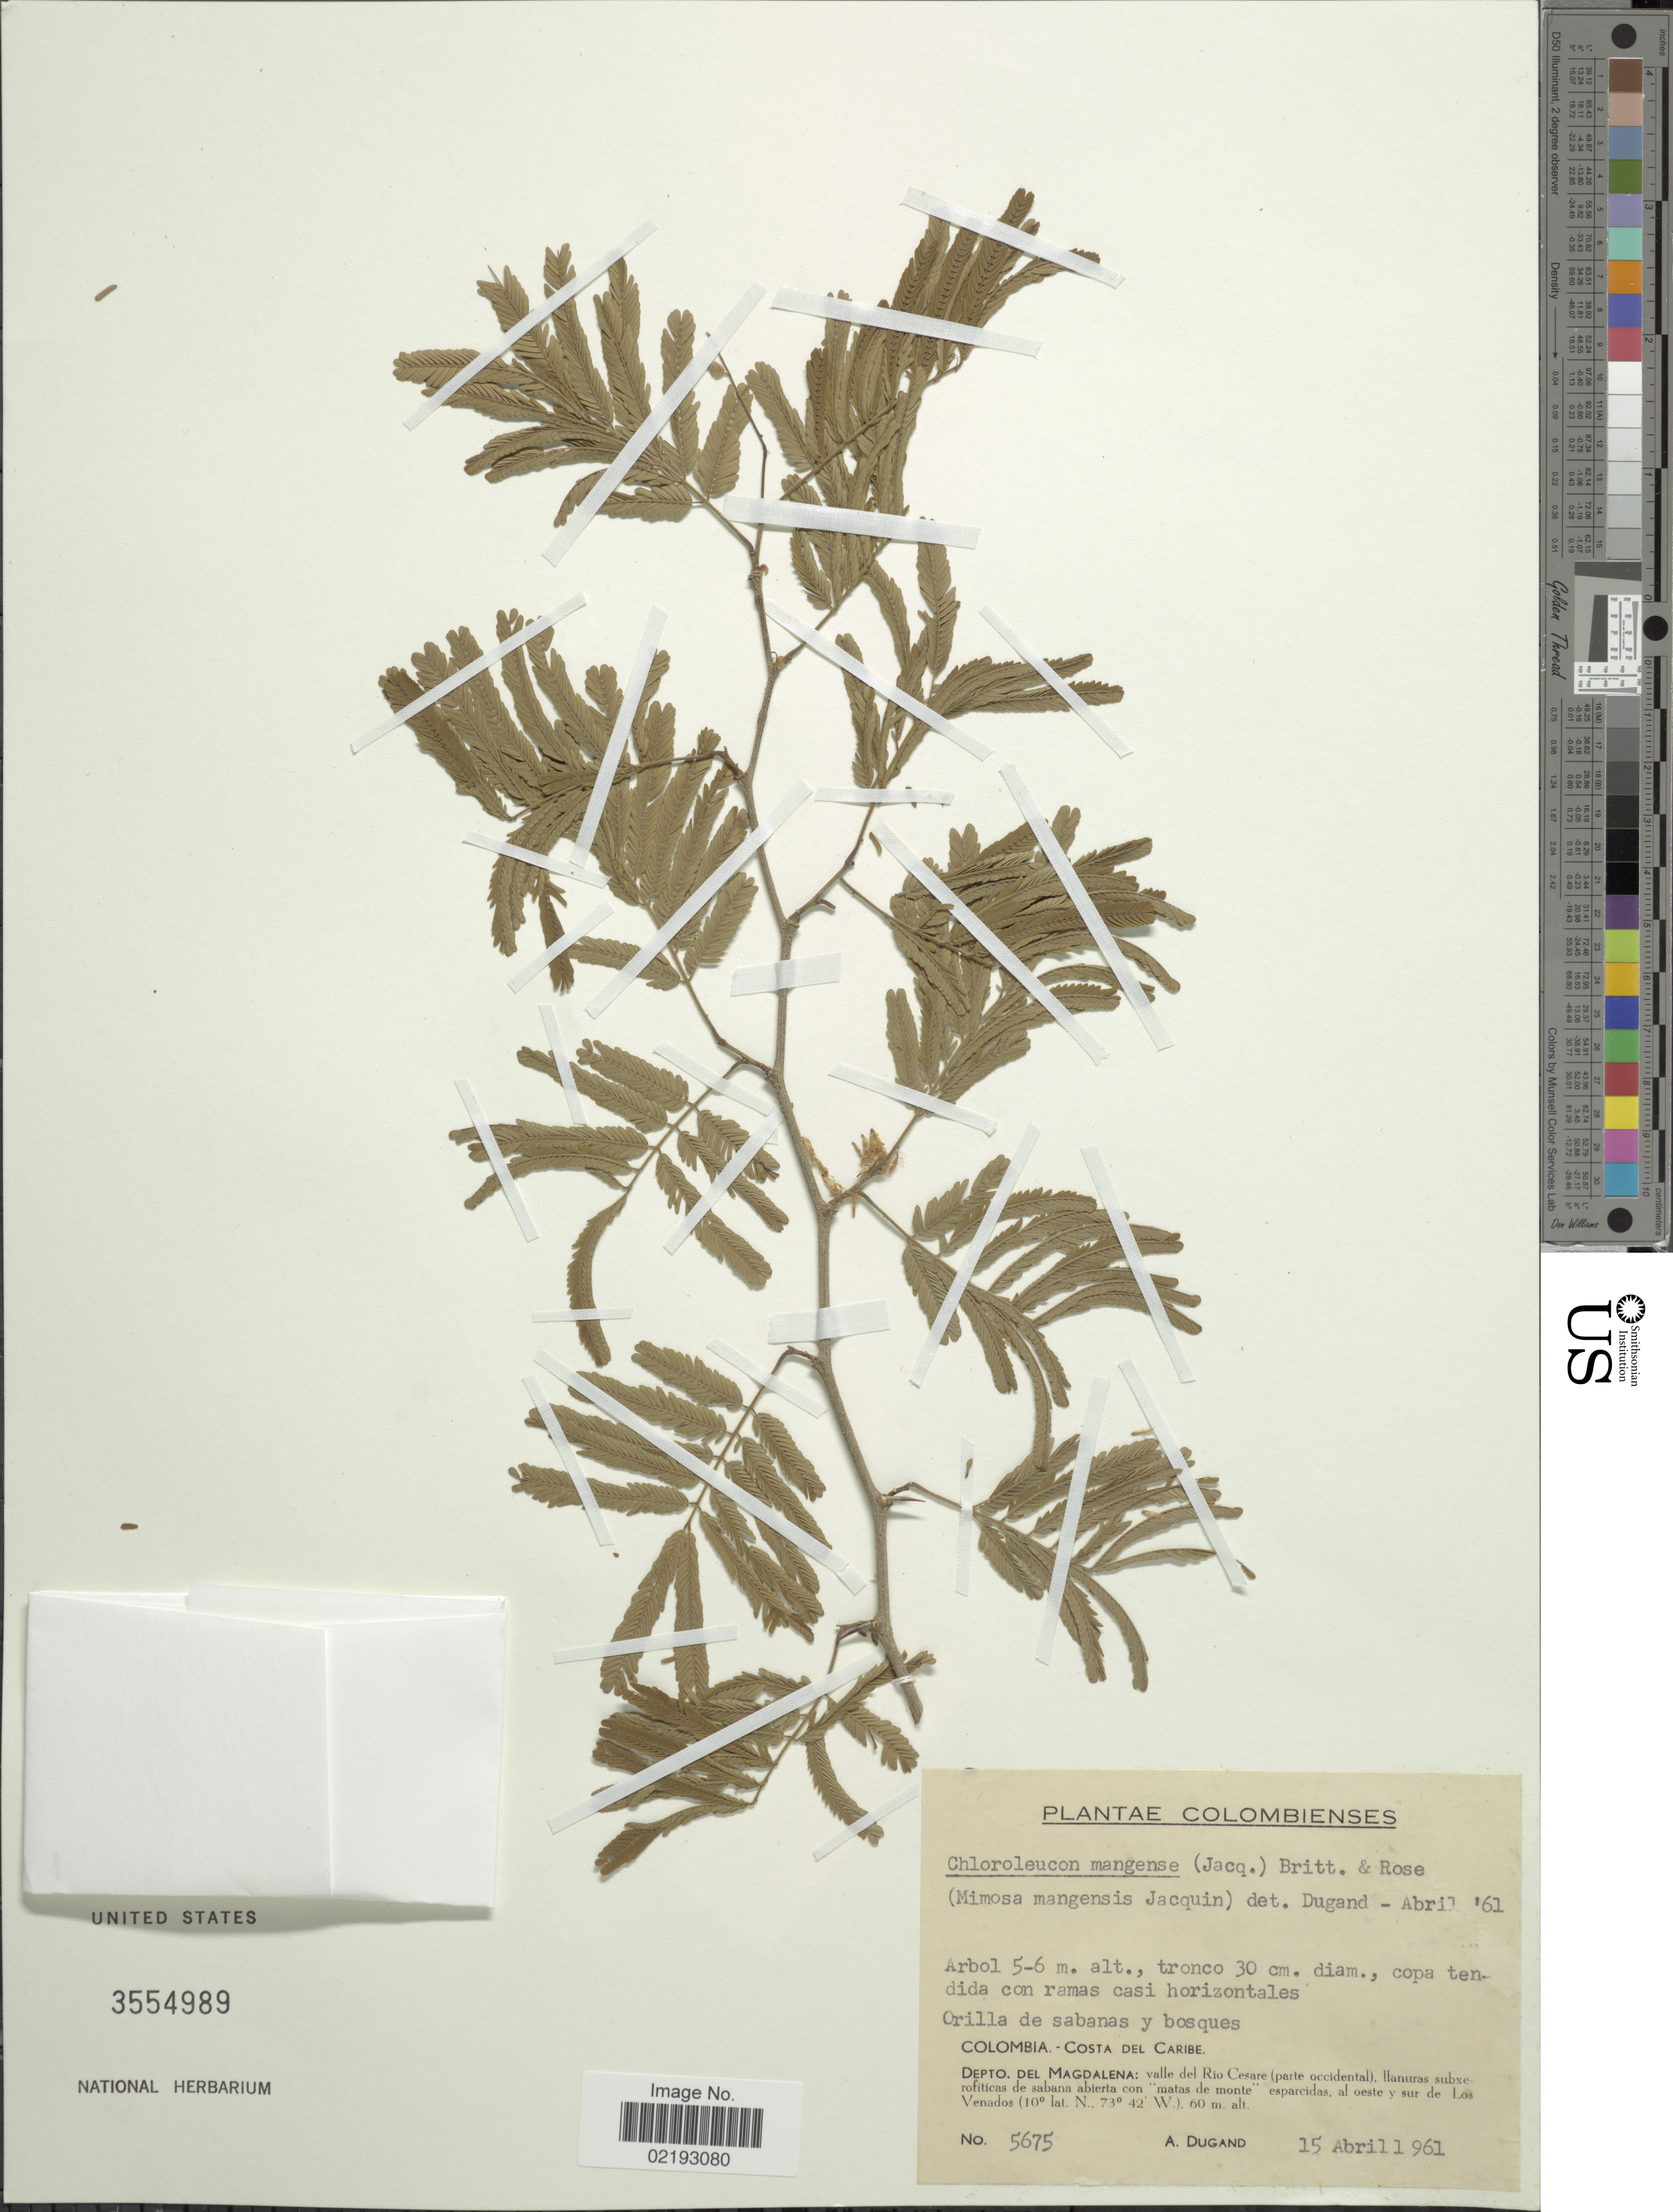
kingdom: Plantae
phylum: Tracheophyta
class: Magnoliopsida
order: Fabales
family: Fabaceae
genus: Chloroleucon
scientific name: Chloroleucon mangense var. mangense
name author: (Jacq.) Britton & Rose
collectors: A. Dugand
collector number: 5675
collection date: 1961-04-15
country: Colombia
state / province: Magdalena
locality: Costa del Caribe, valle del Rio Cesare (parte occidental), al oeste y sur de Los Venados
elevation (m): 60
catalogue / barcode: US 3554989